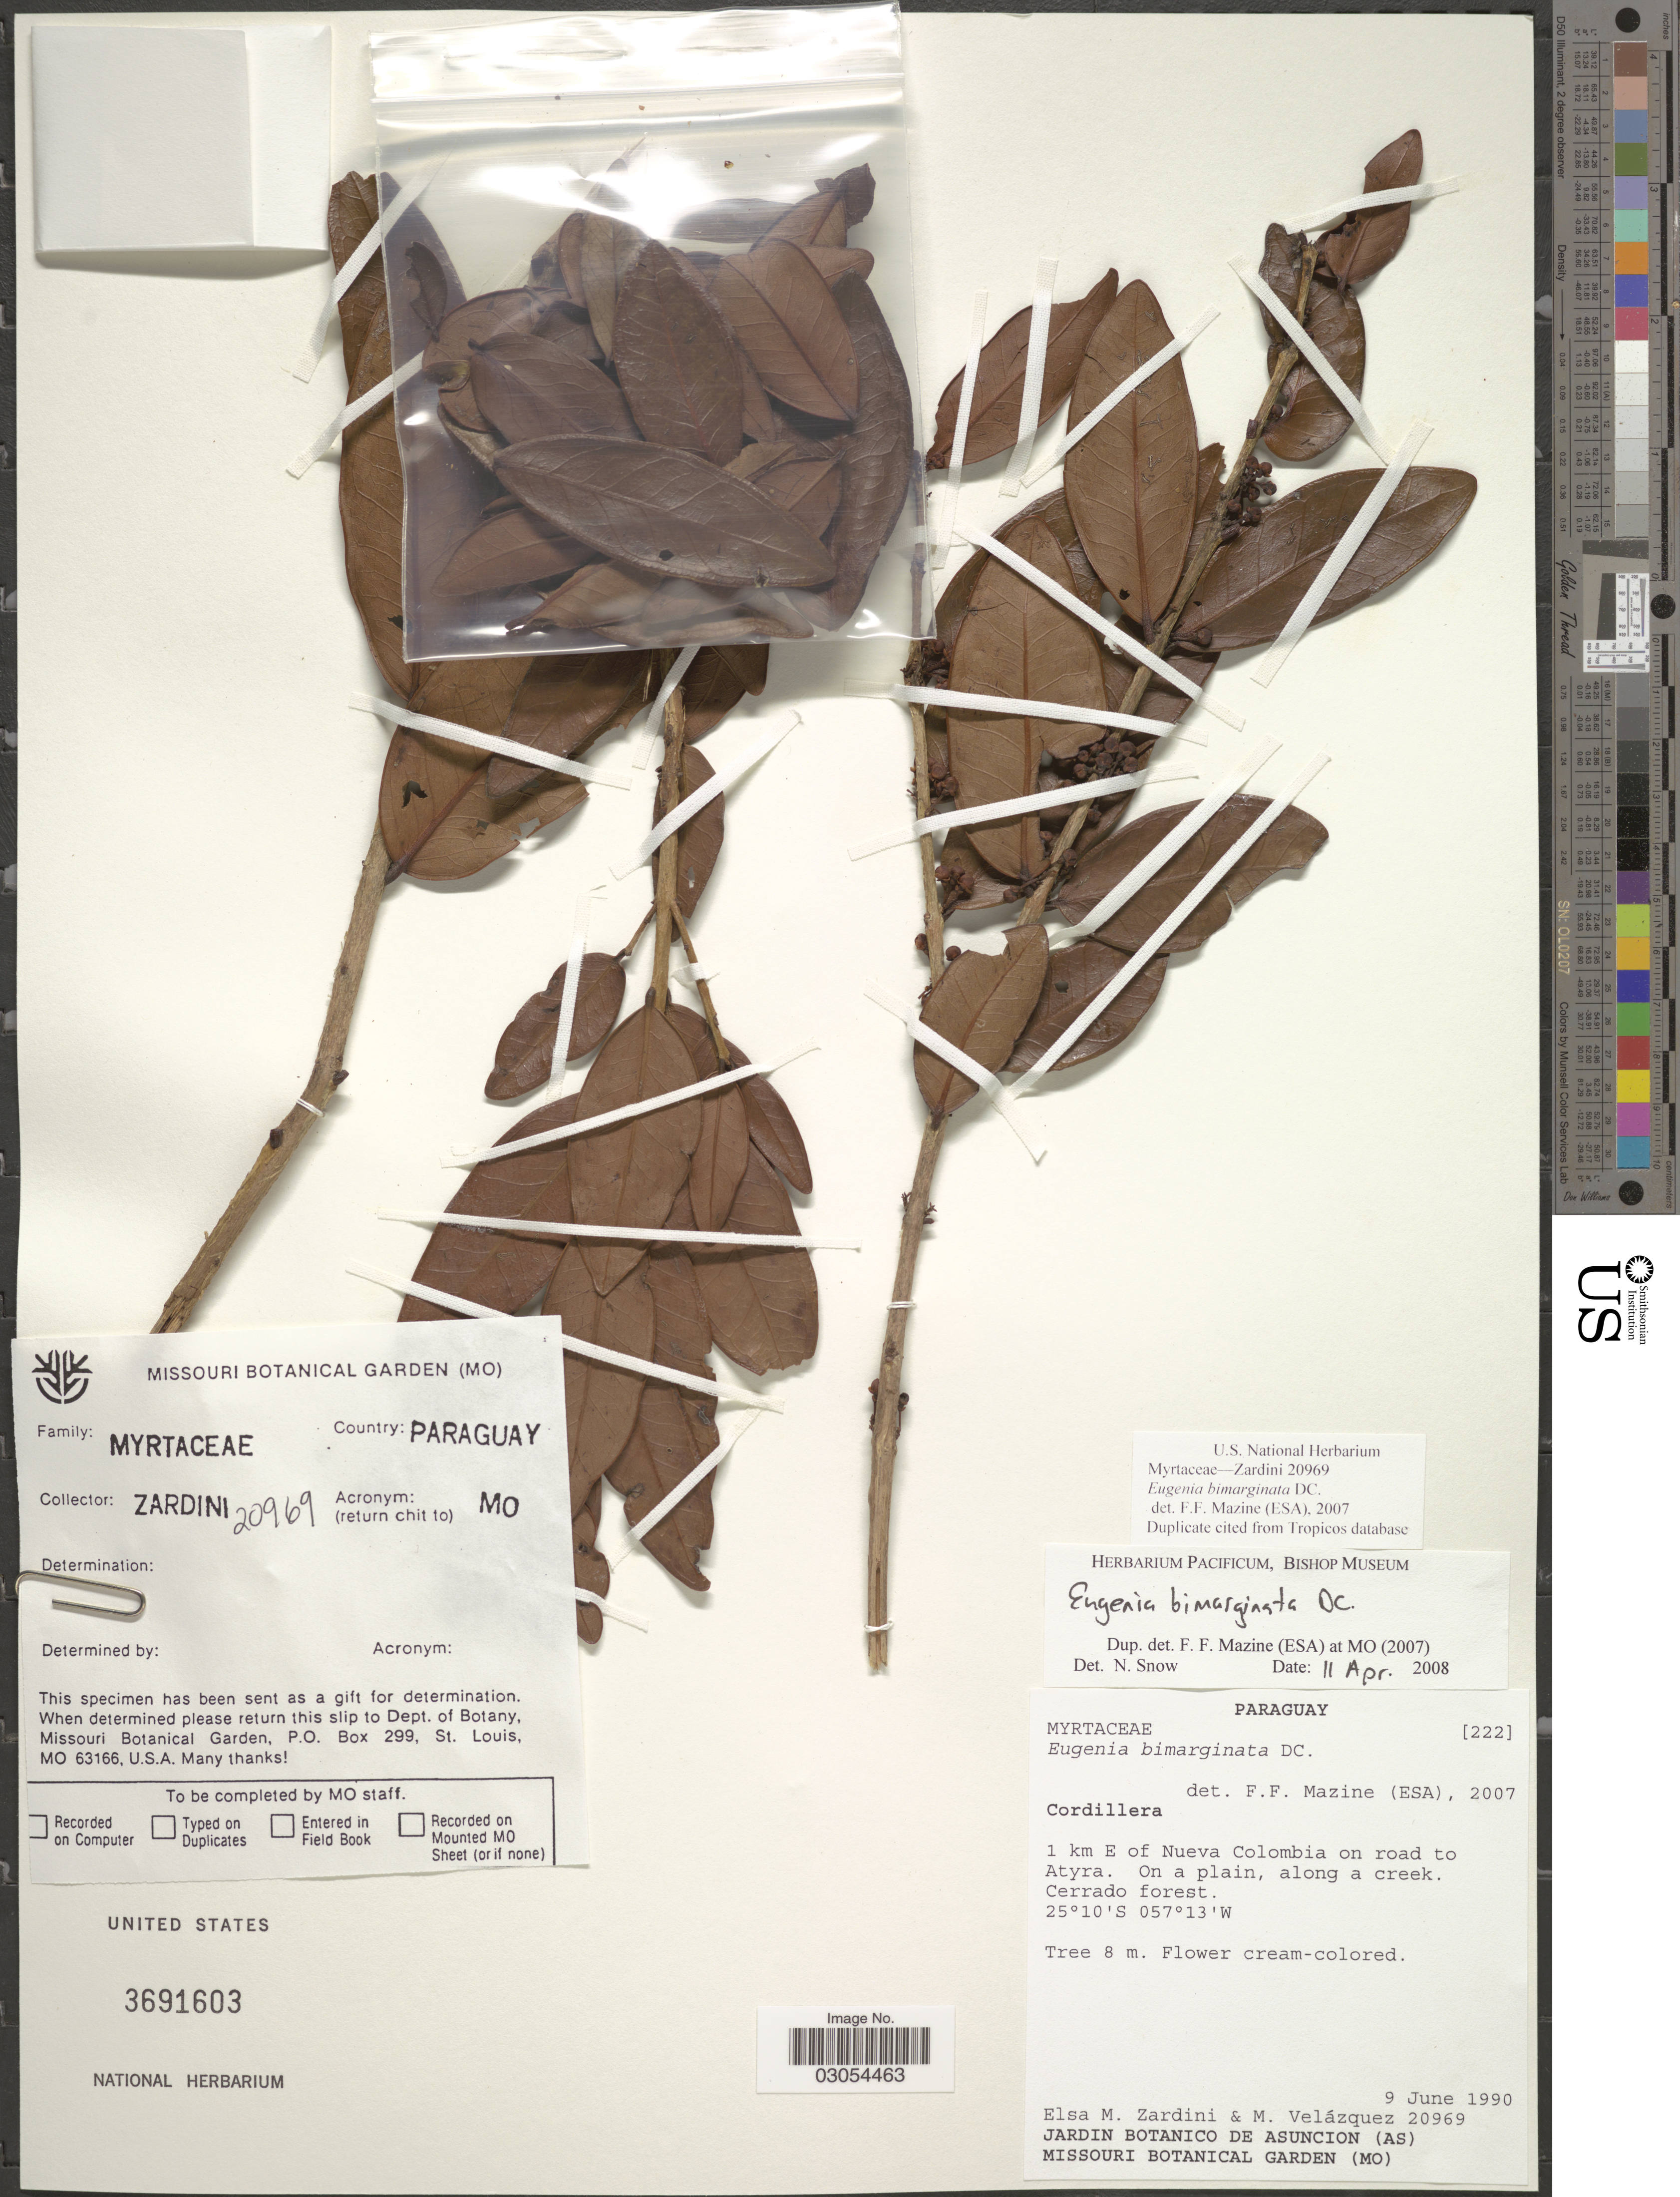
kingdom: Plantae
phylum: Tracheophyta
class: Magnoliopsida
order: Myrtales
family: Myrtaceae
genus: Eugenia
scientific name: Eugenia bimarginata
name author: O. Berg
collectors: E. M. Zardini & M. Velazquez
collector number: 20969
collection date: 1990-06-09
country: Paraguay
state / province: Cordillera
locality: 1 km E of Nueva Colombia on road to Atyra. On a plain, along a creek, Cerrado forest.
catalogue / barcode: US 3691603